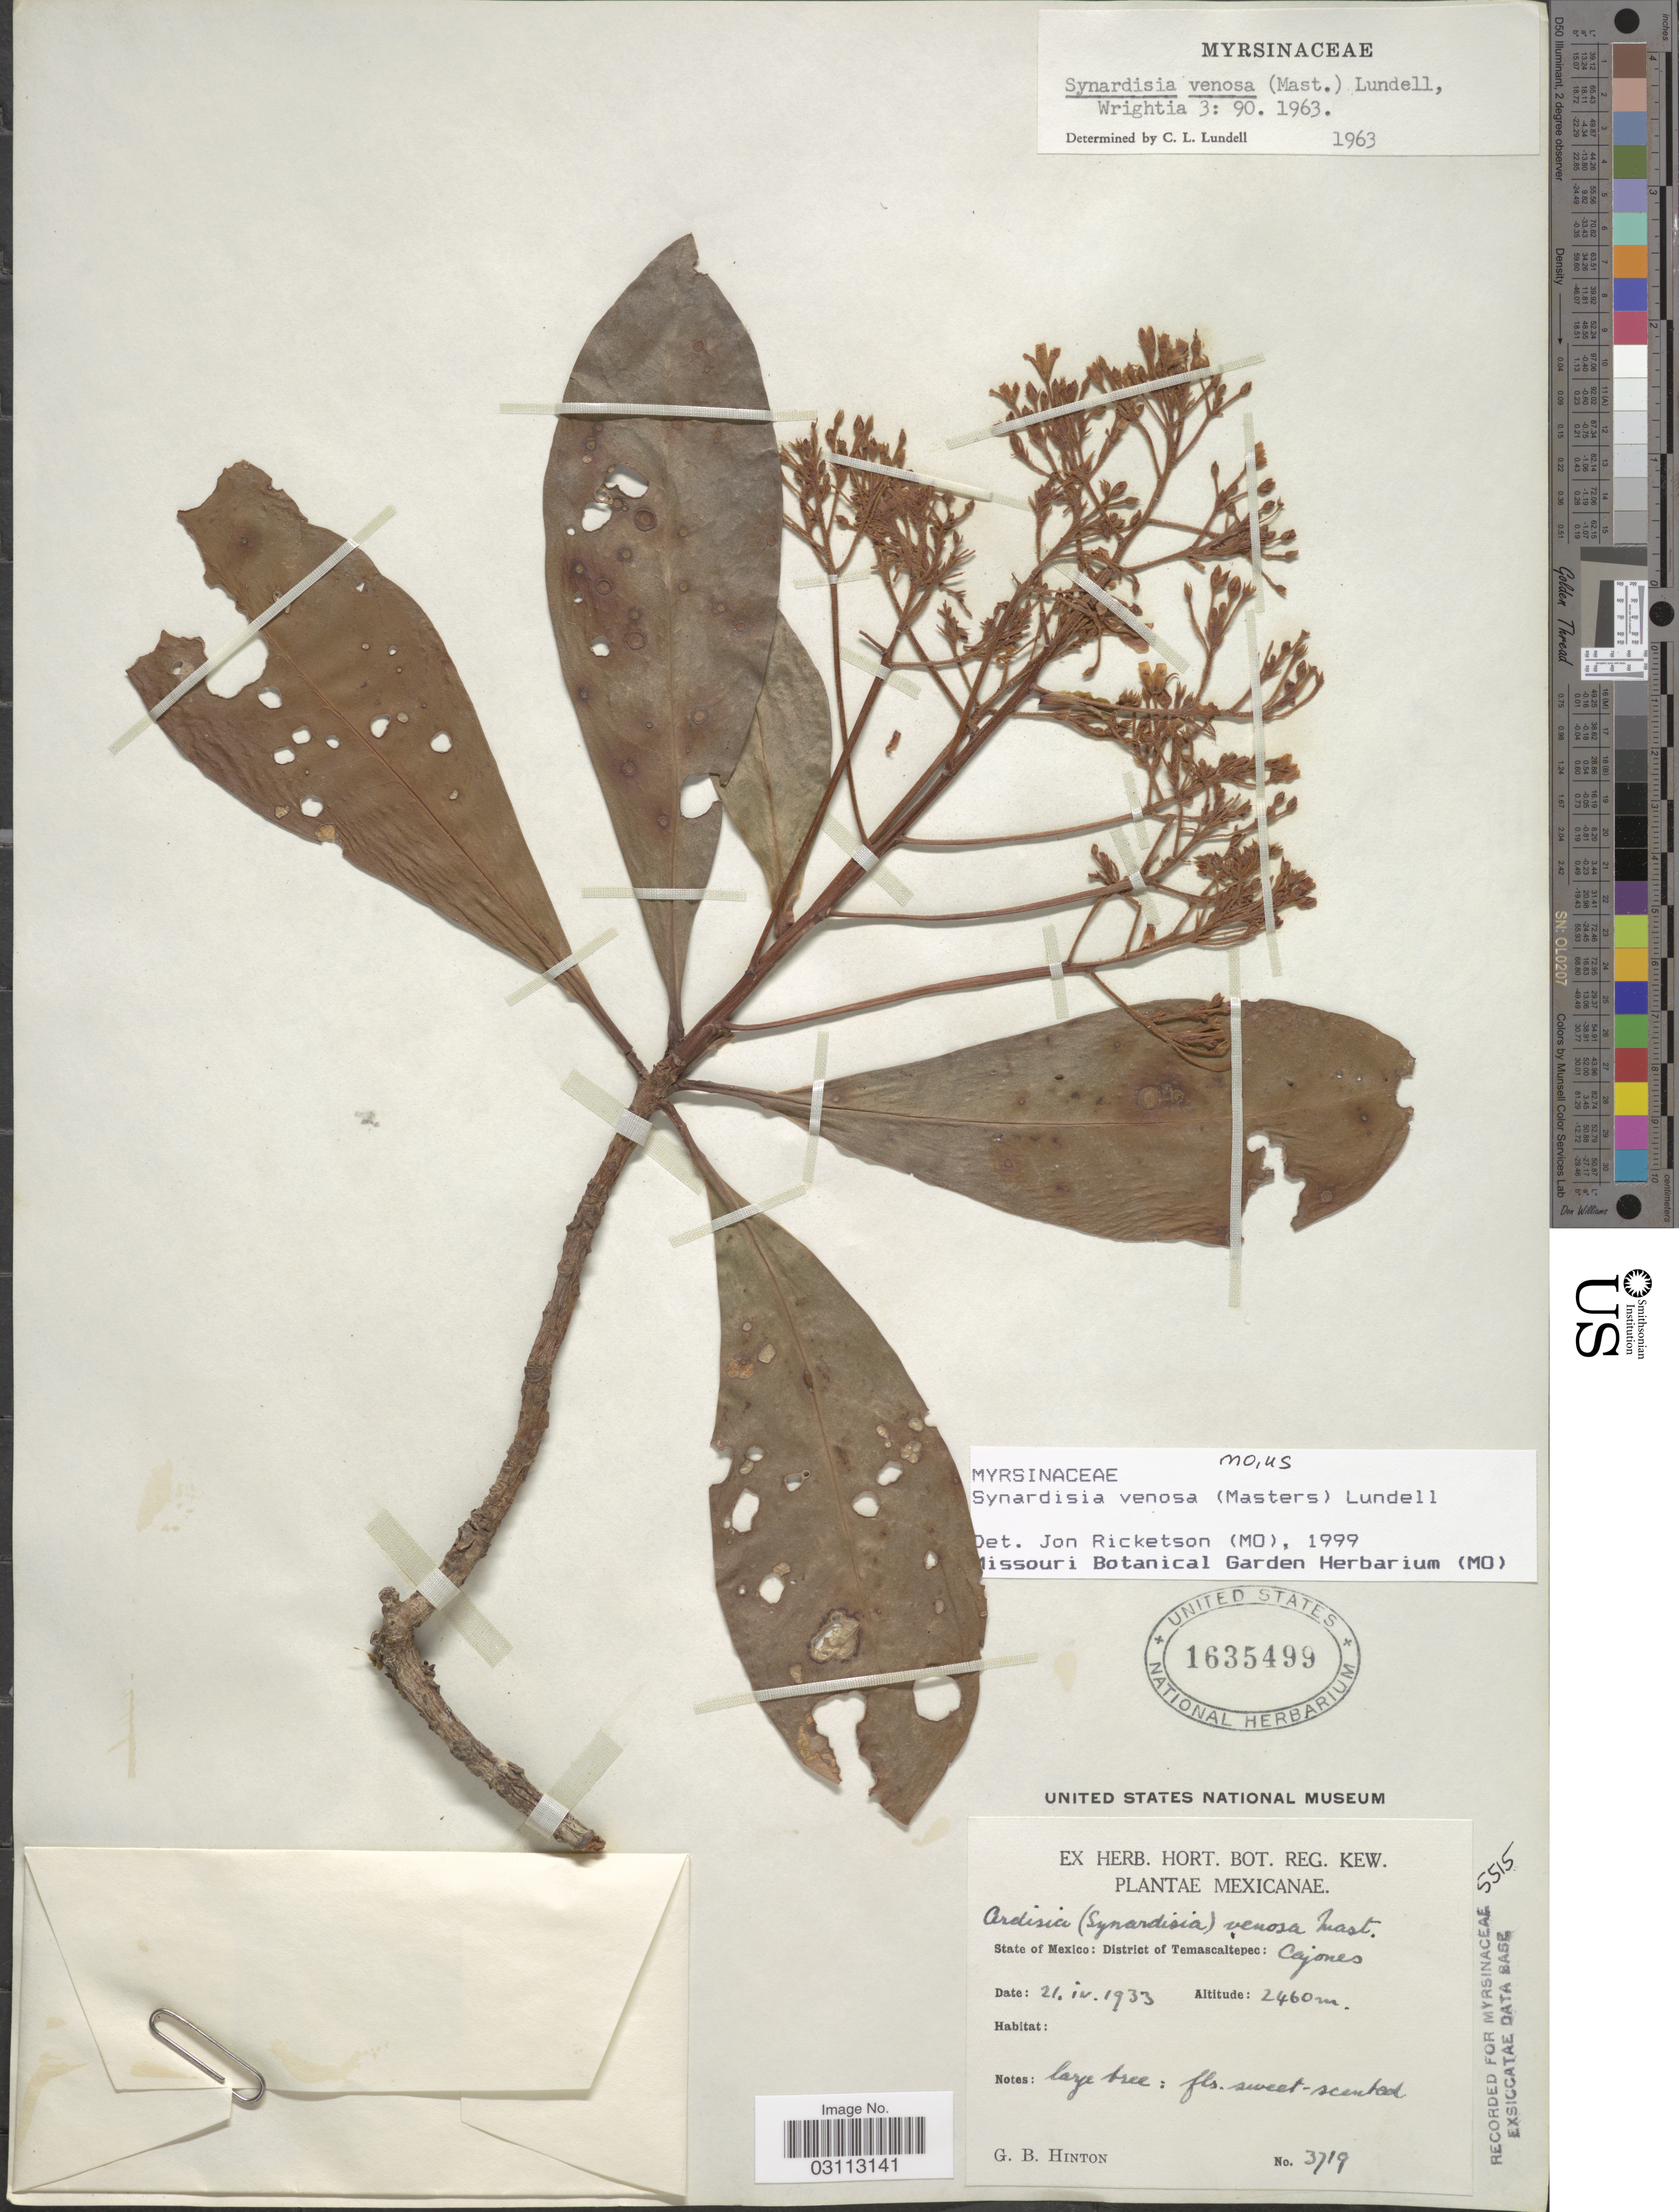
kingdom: Plantae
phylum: Tracheophyta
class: Magnoliopsida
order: Ericales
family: Primulaceae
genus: Synardisia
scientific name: Synardisia venosa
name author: (Mast.) Lundell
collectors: G. B. Hinton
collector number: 3719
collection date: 1933-04-21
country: Mexico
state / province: México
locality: District of Temascaltepec: Cajones.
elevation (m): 2460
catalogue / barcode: US 1635499